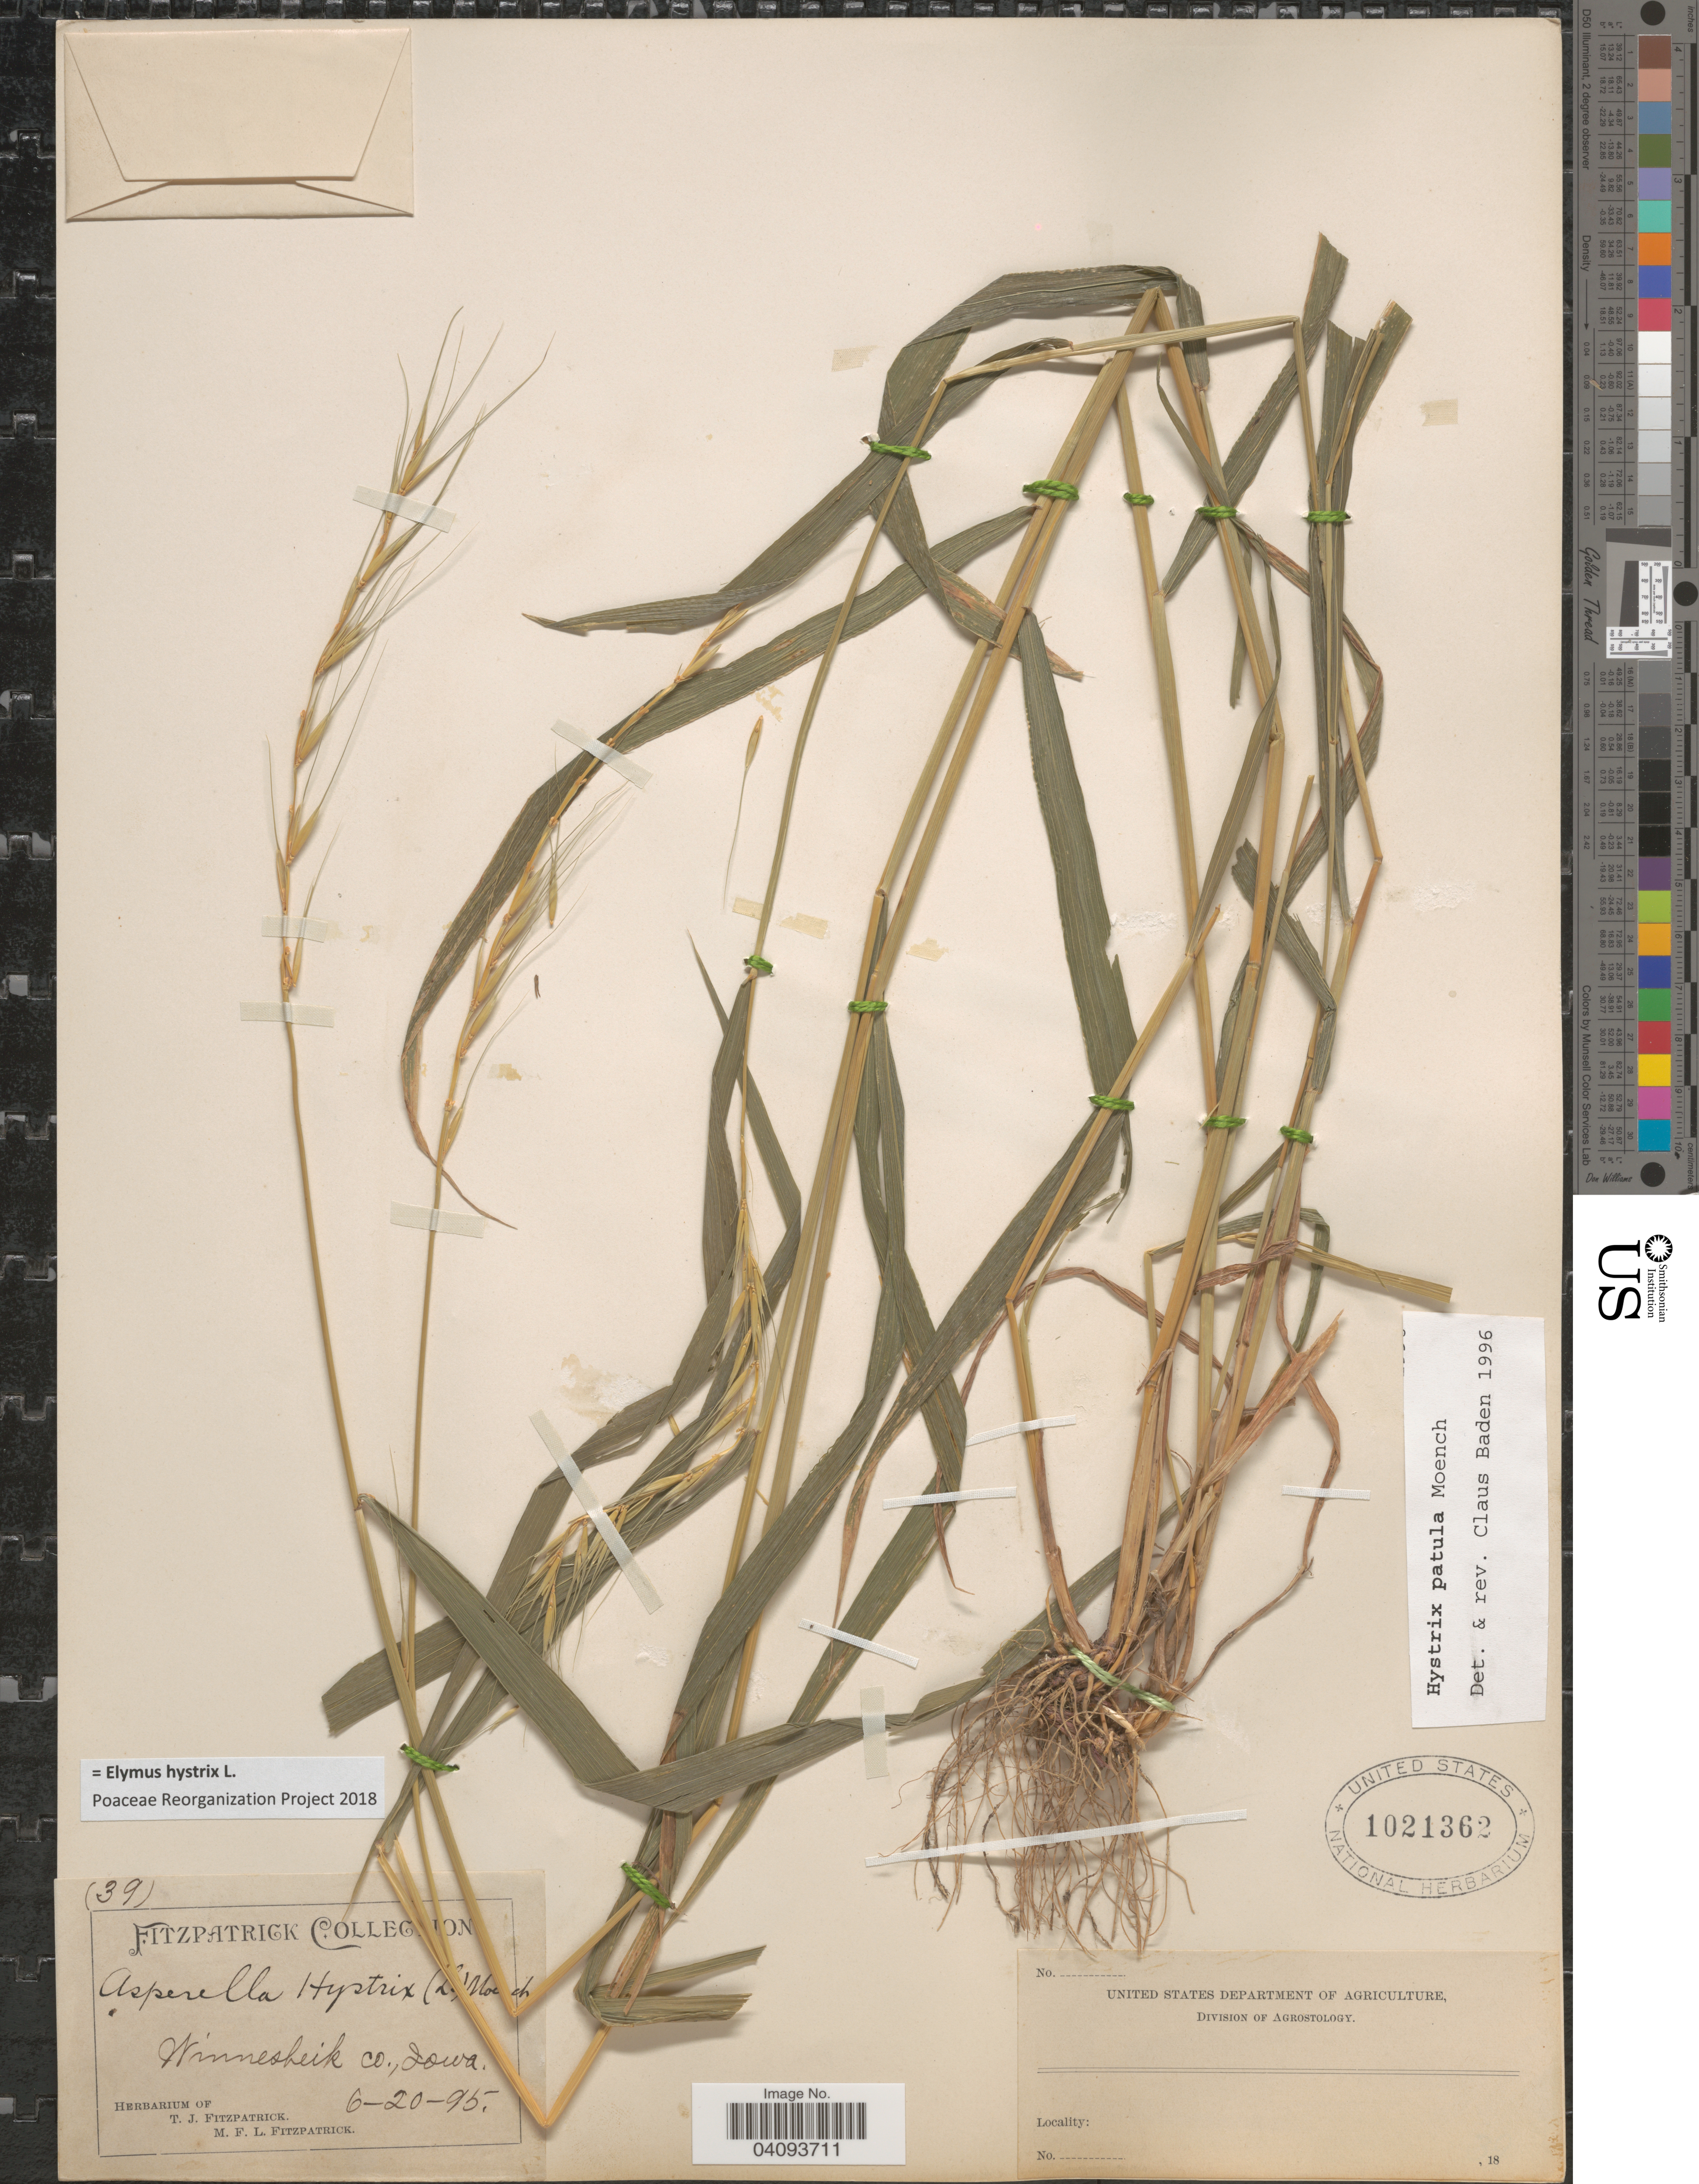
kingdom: Plantae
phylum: Tracheophyta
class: Liliopsida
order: Poales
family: Poaceae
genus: Elymus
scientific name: Elymus hystrix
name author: L.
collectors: ex herb. T. J. Fitzpatrick M. F. L. Fitzpatrick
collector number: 39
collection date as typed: Transcribed d/m/y: 20/6/95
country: United States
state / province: Iowa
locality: Winnesheik Co.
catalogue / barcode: US 1021362